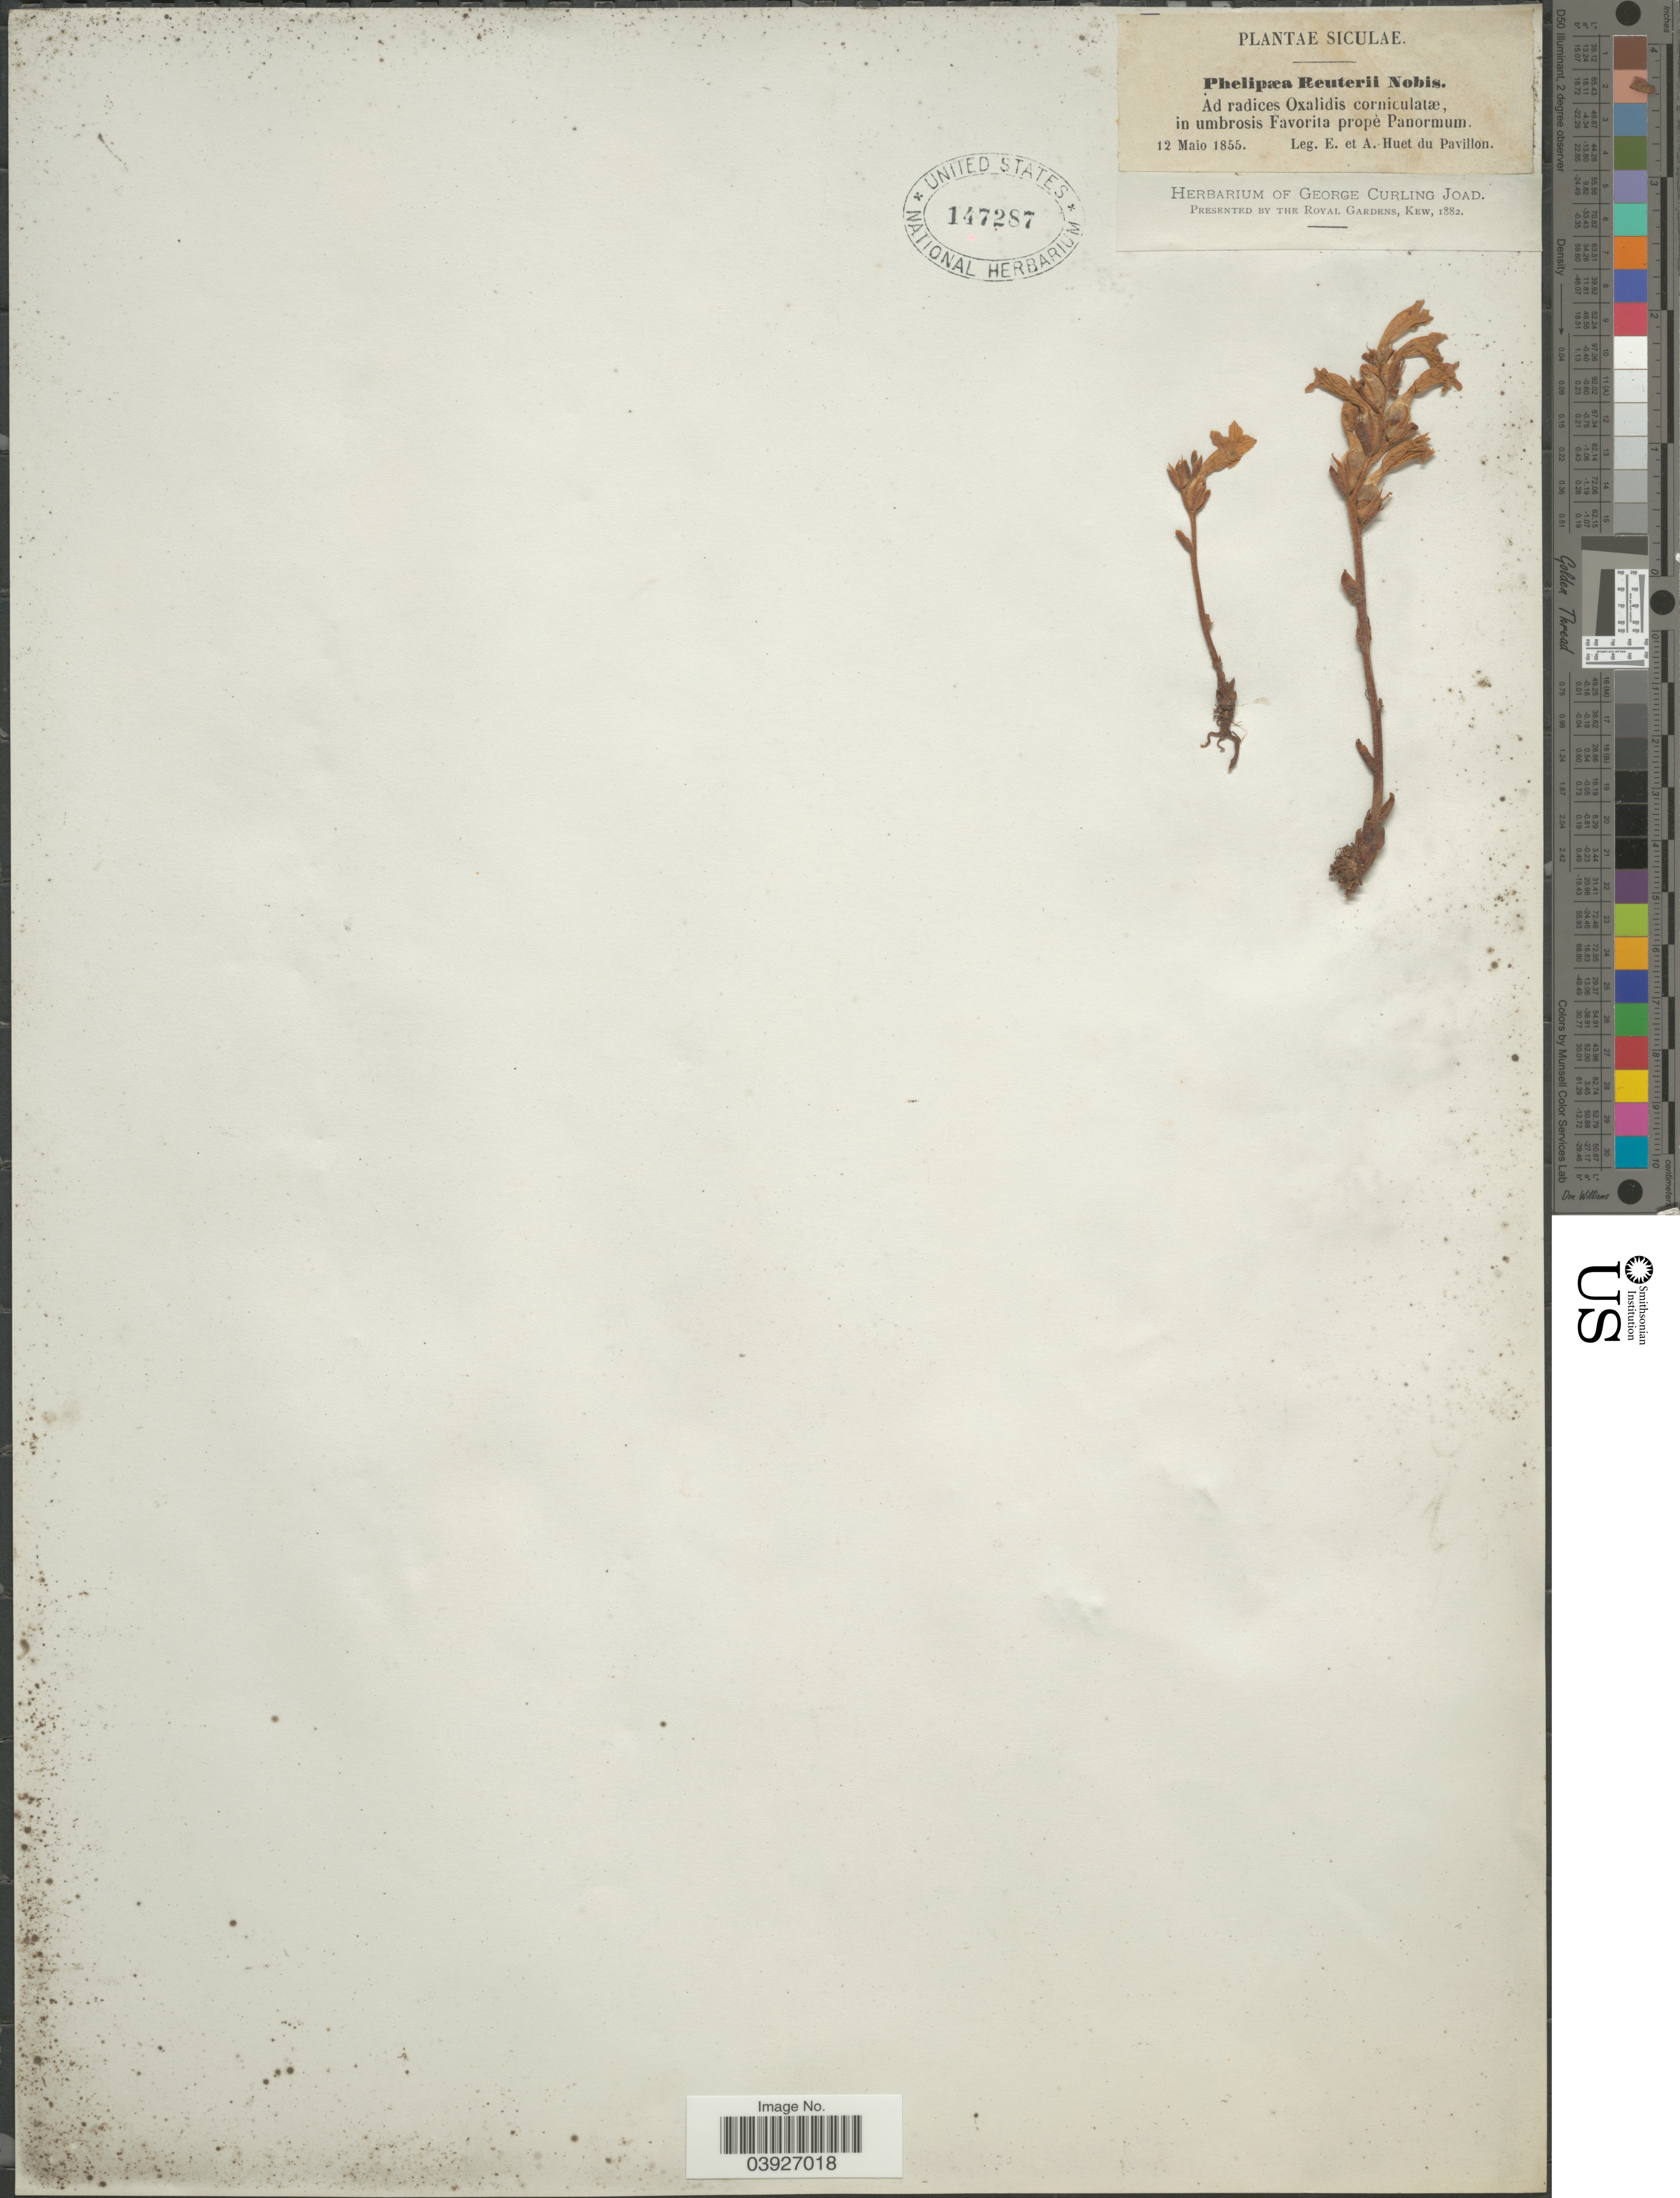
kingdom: Plantae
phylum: Tracheophyta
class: Magnoliopsida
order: Lamiales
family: Orobanchaceae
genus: Orobanche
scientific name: Orobanche reuterii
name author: F.W. Schultz ex Reut.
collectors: E. Huet du Pavillon & A. Huet du Pavillon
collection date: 1855-05-12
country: Italy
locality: Siculae. Ad radices Oxalidis corniculatæ, in umbrosis Favorita propè Panormum.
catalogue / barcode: US 147287